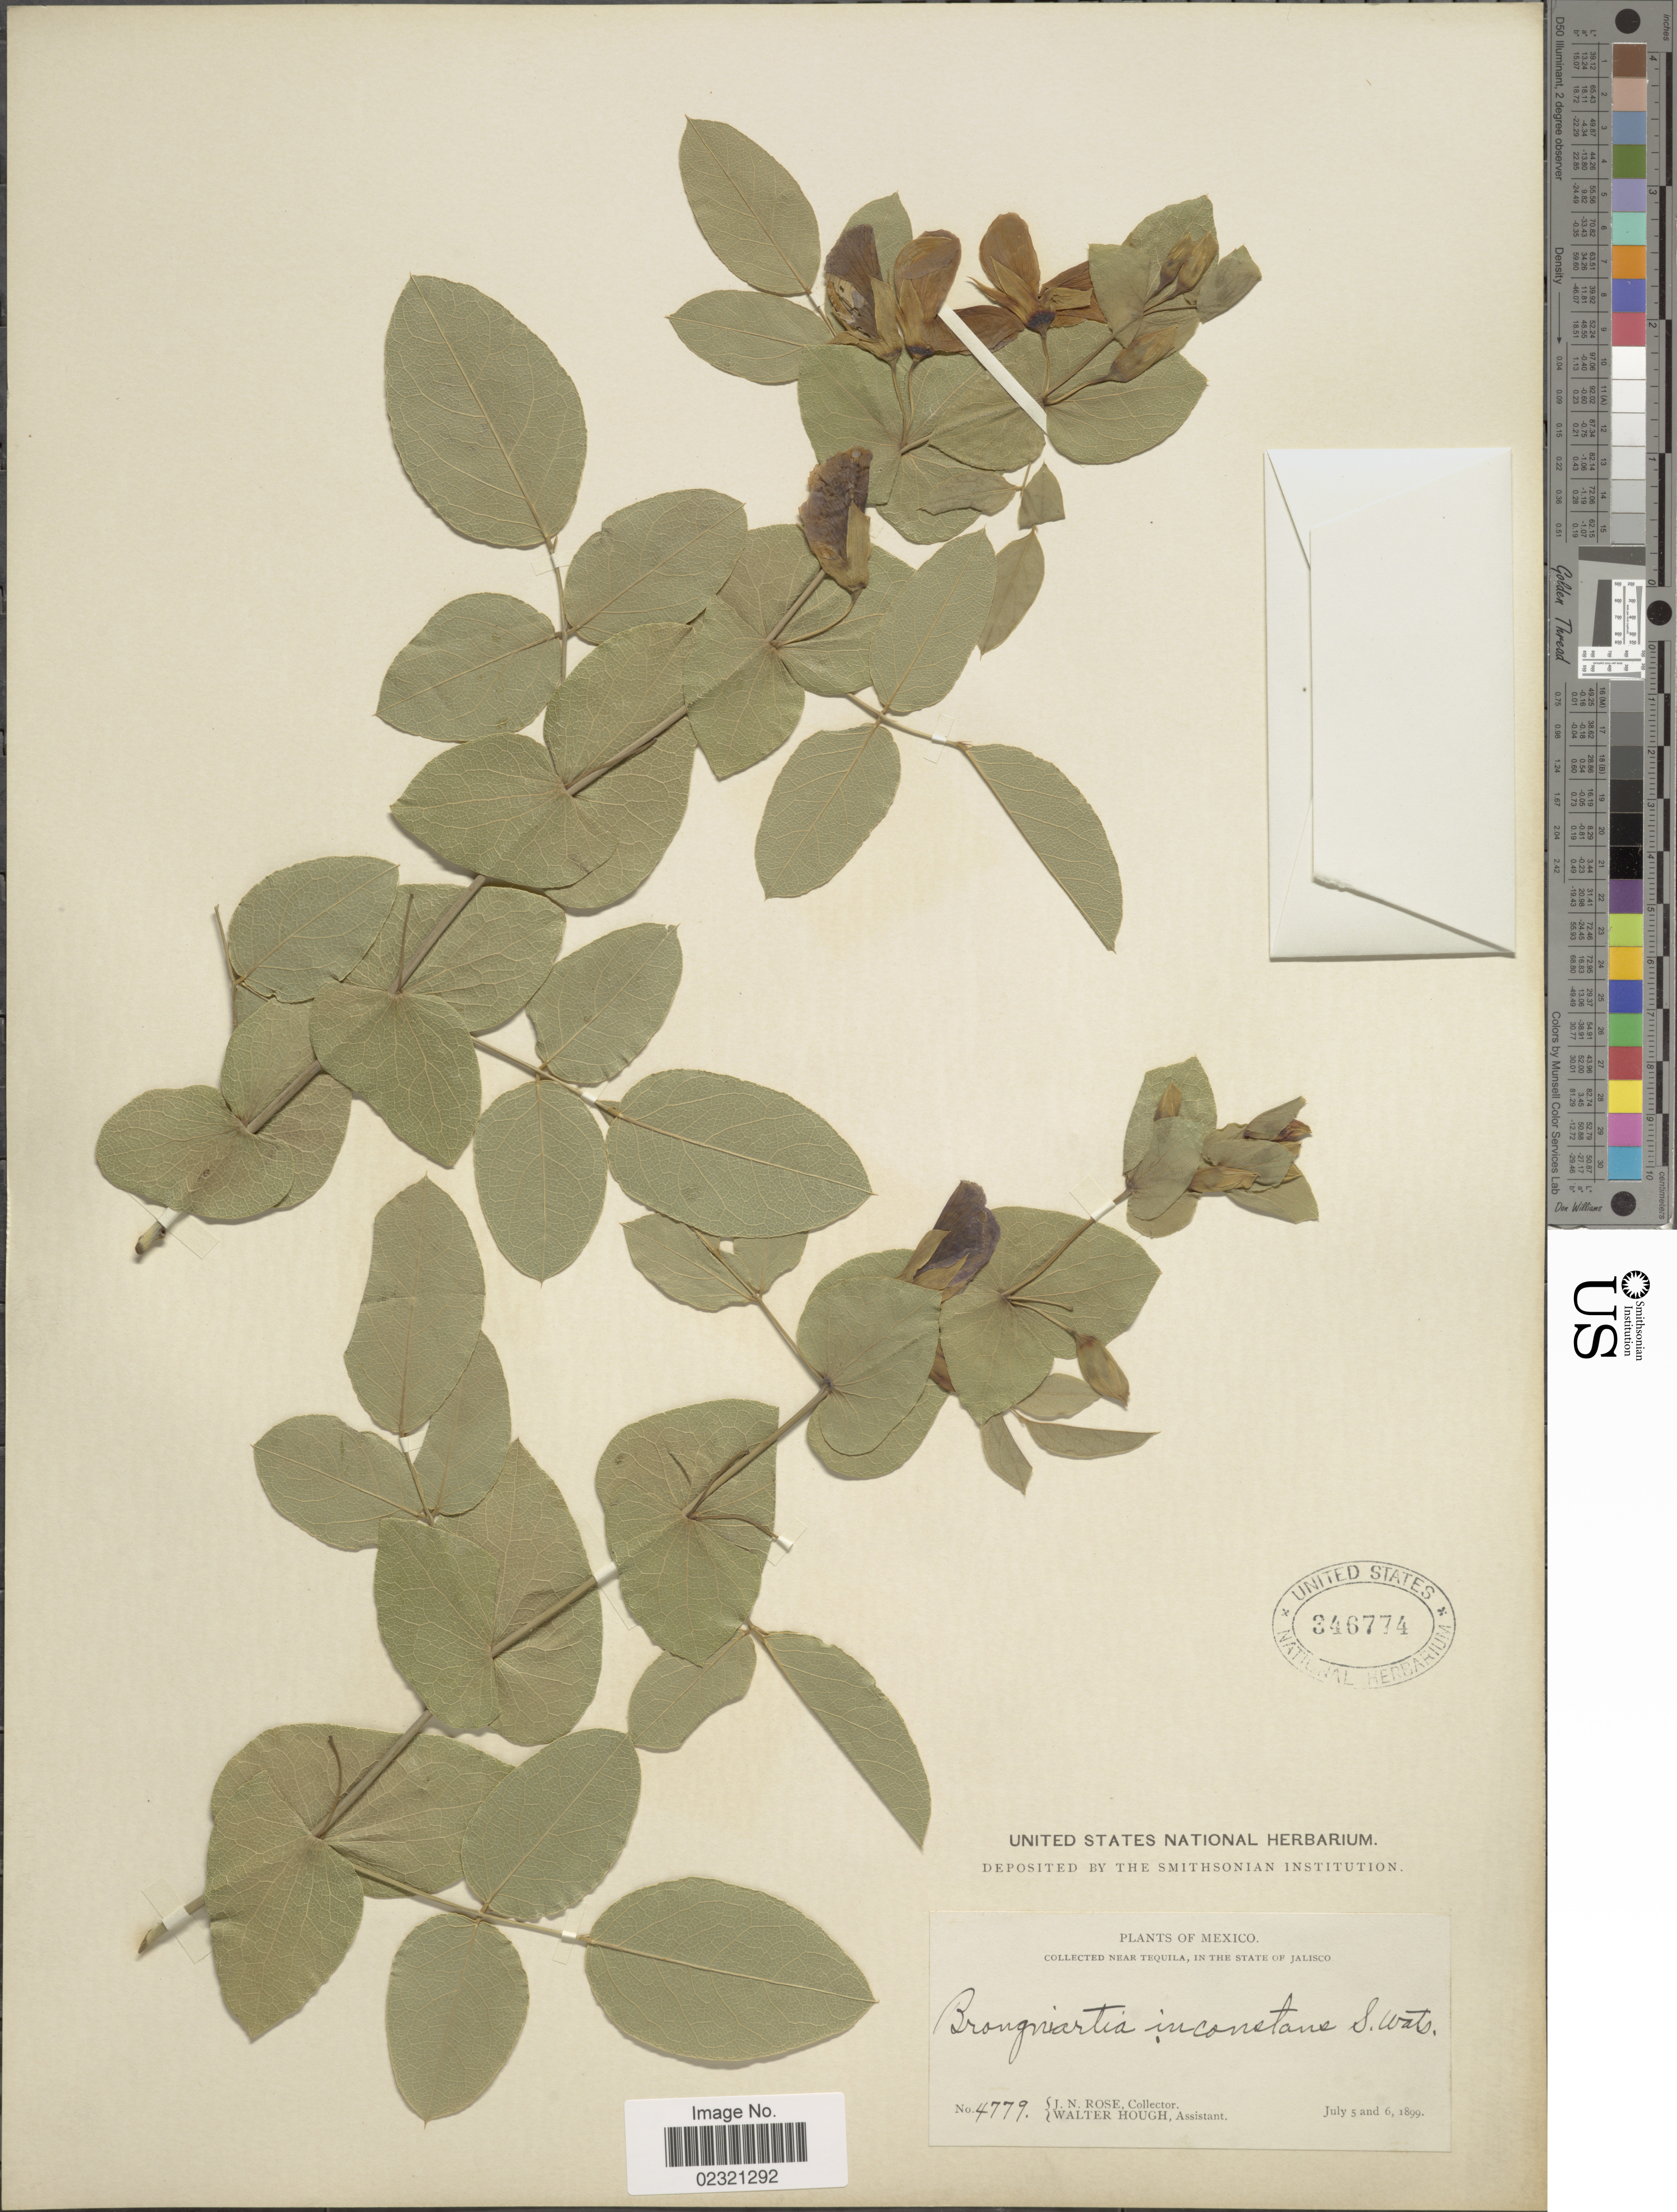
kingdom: Plantae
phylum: Tracheophyta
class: Magnoliopsida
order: Fabales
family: Fabaceae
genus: Brongniartia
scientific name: Brongniartia inconstans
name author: S. Watson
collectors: J. N. Rose & W. Hough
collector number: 4779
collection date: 1899-07-05/1899-07-06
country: Mexico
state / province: Jalisco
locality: Near Tequila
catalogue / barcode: US 346774